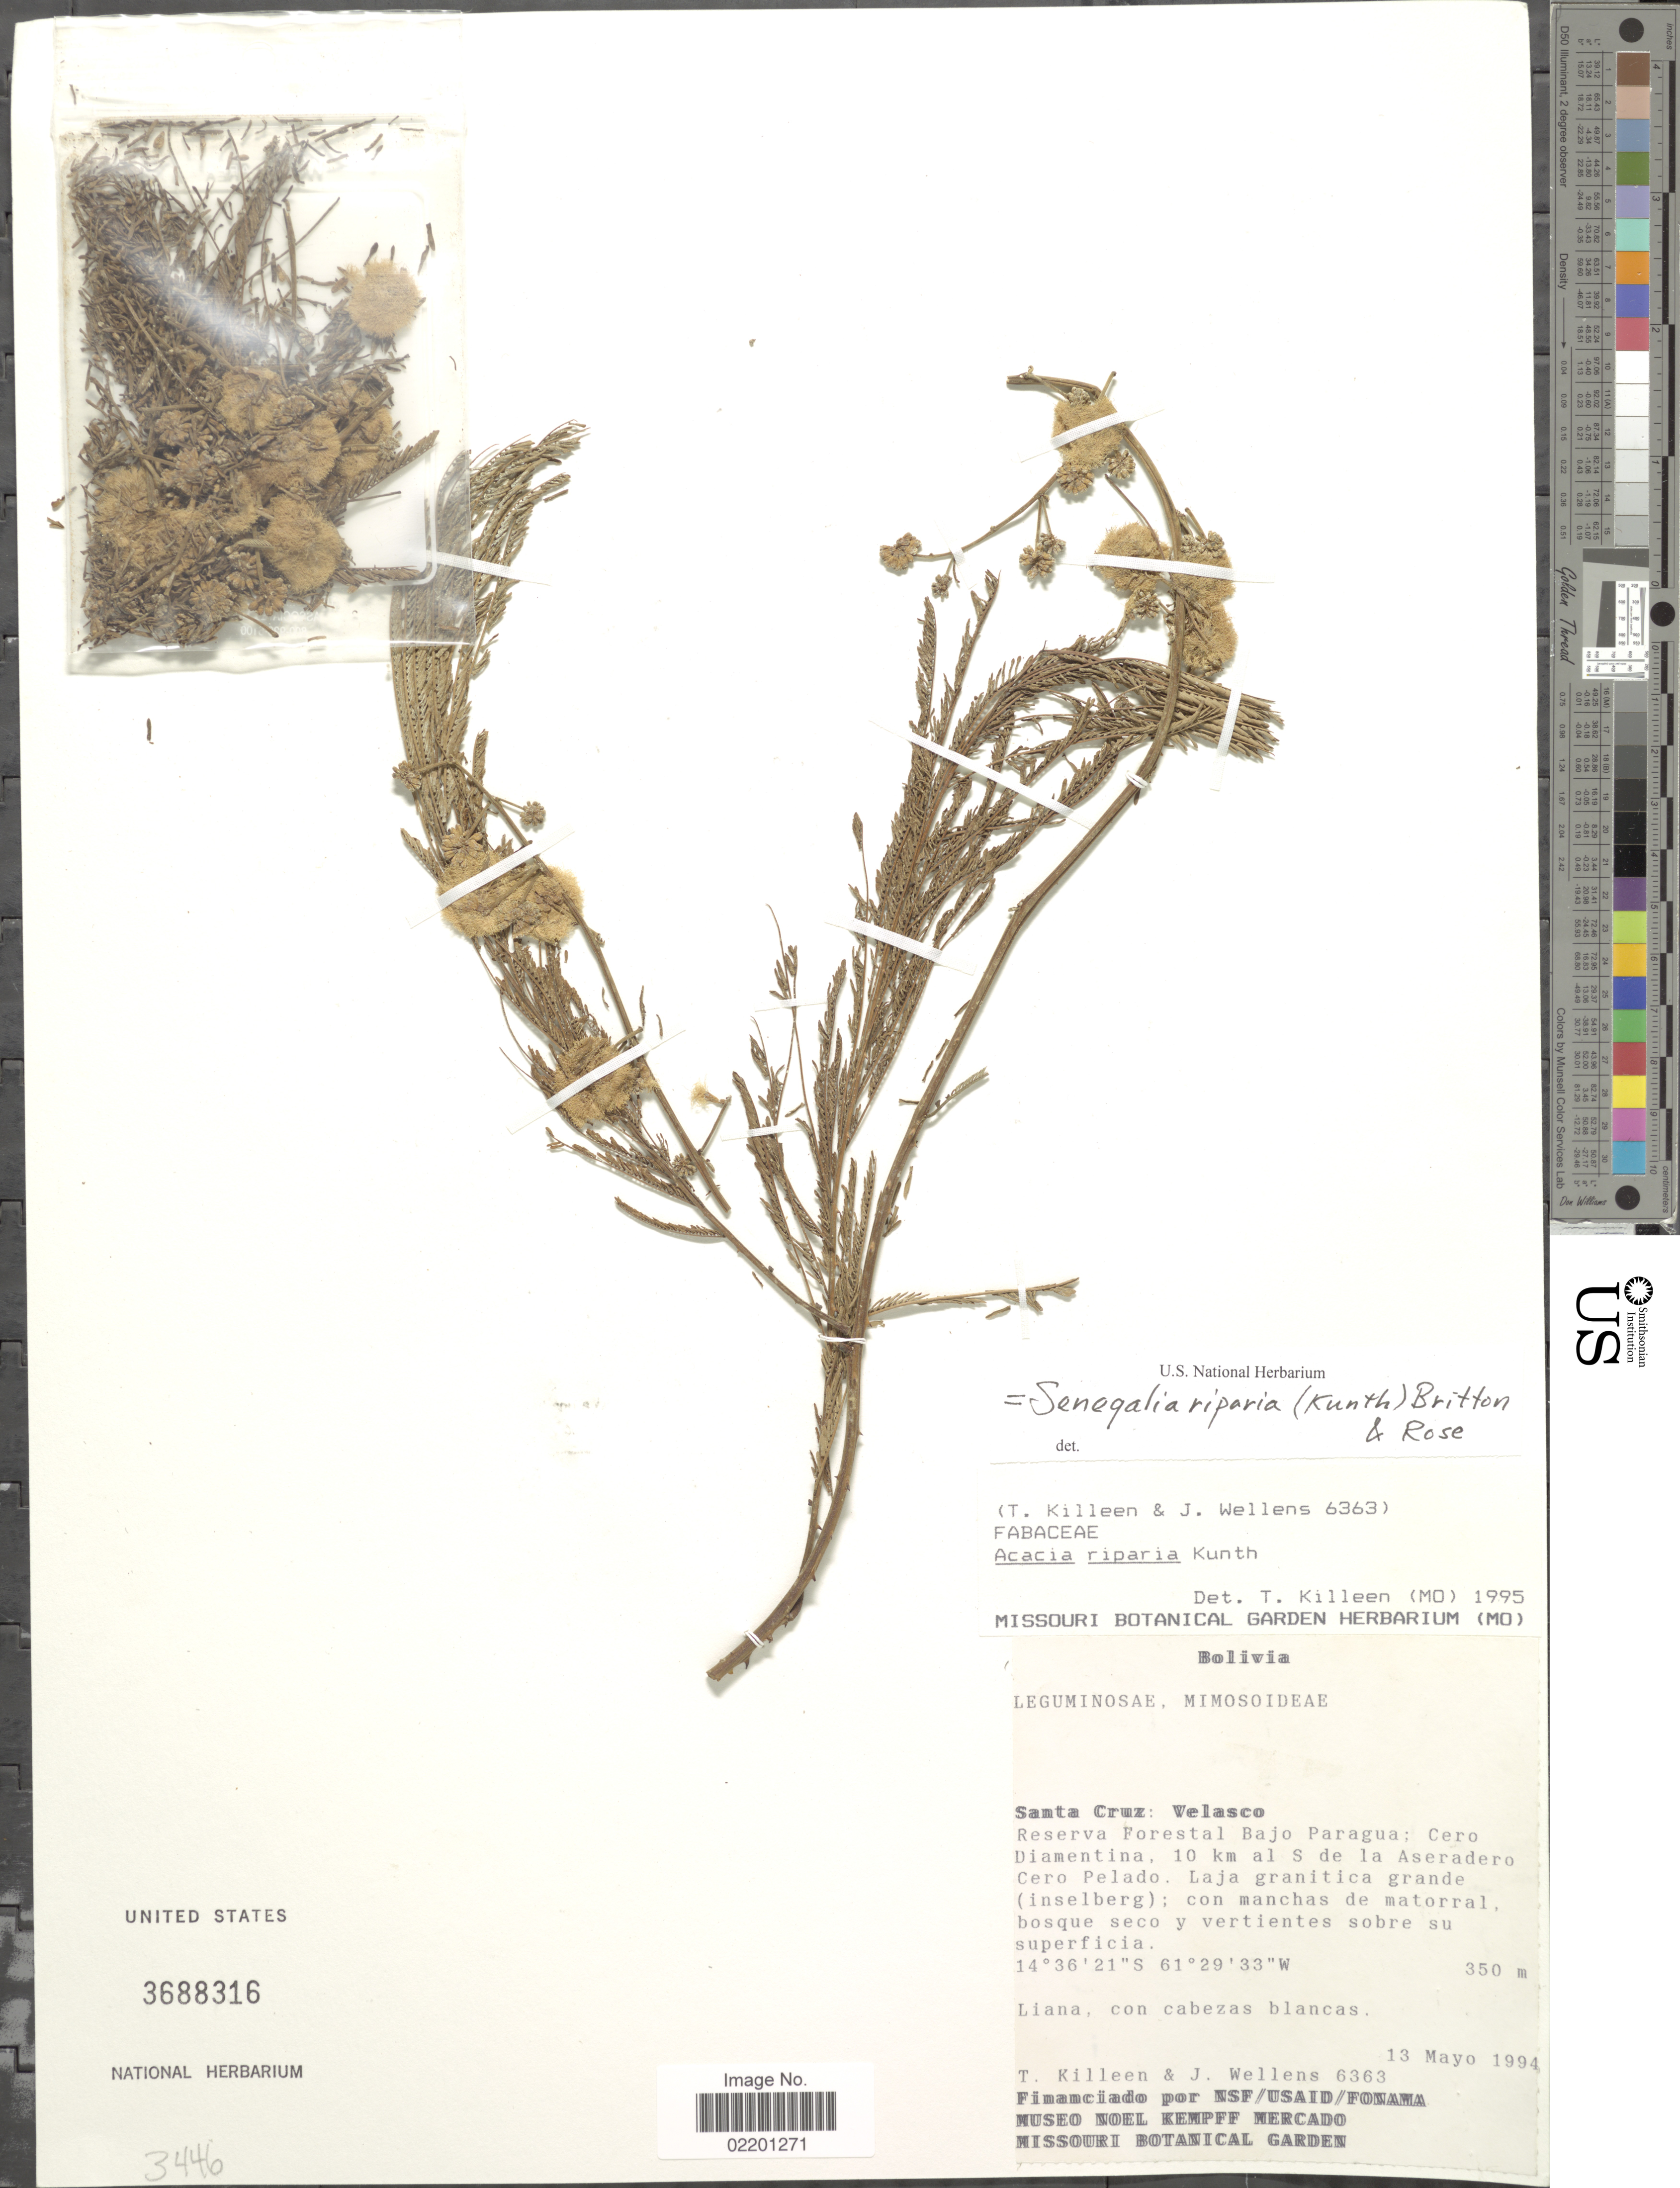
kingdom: Plantae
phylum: Tracheophyta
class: Magnoliopsida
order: Fabales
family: Fabaceae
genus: Senegalia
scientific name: Senegalia riparia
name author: (Kunth) Britton & Rose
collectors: T. J. Killeen & J. Wellens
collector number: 6363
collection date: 1994-05-13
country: Bolivia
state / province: Santa Cruz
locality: Santa Cruz: Velasco, Reserva Forestal Bajo Paragua: Cero Diamentina, 10 km al S de la Aseradero Cero Pelado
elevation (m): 350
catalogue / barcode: US 3688316